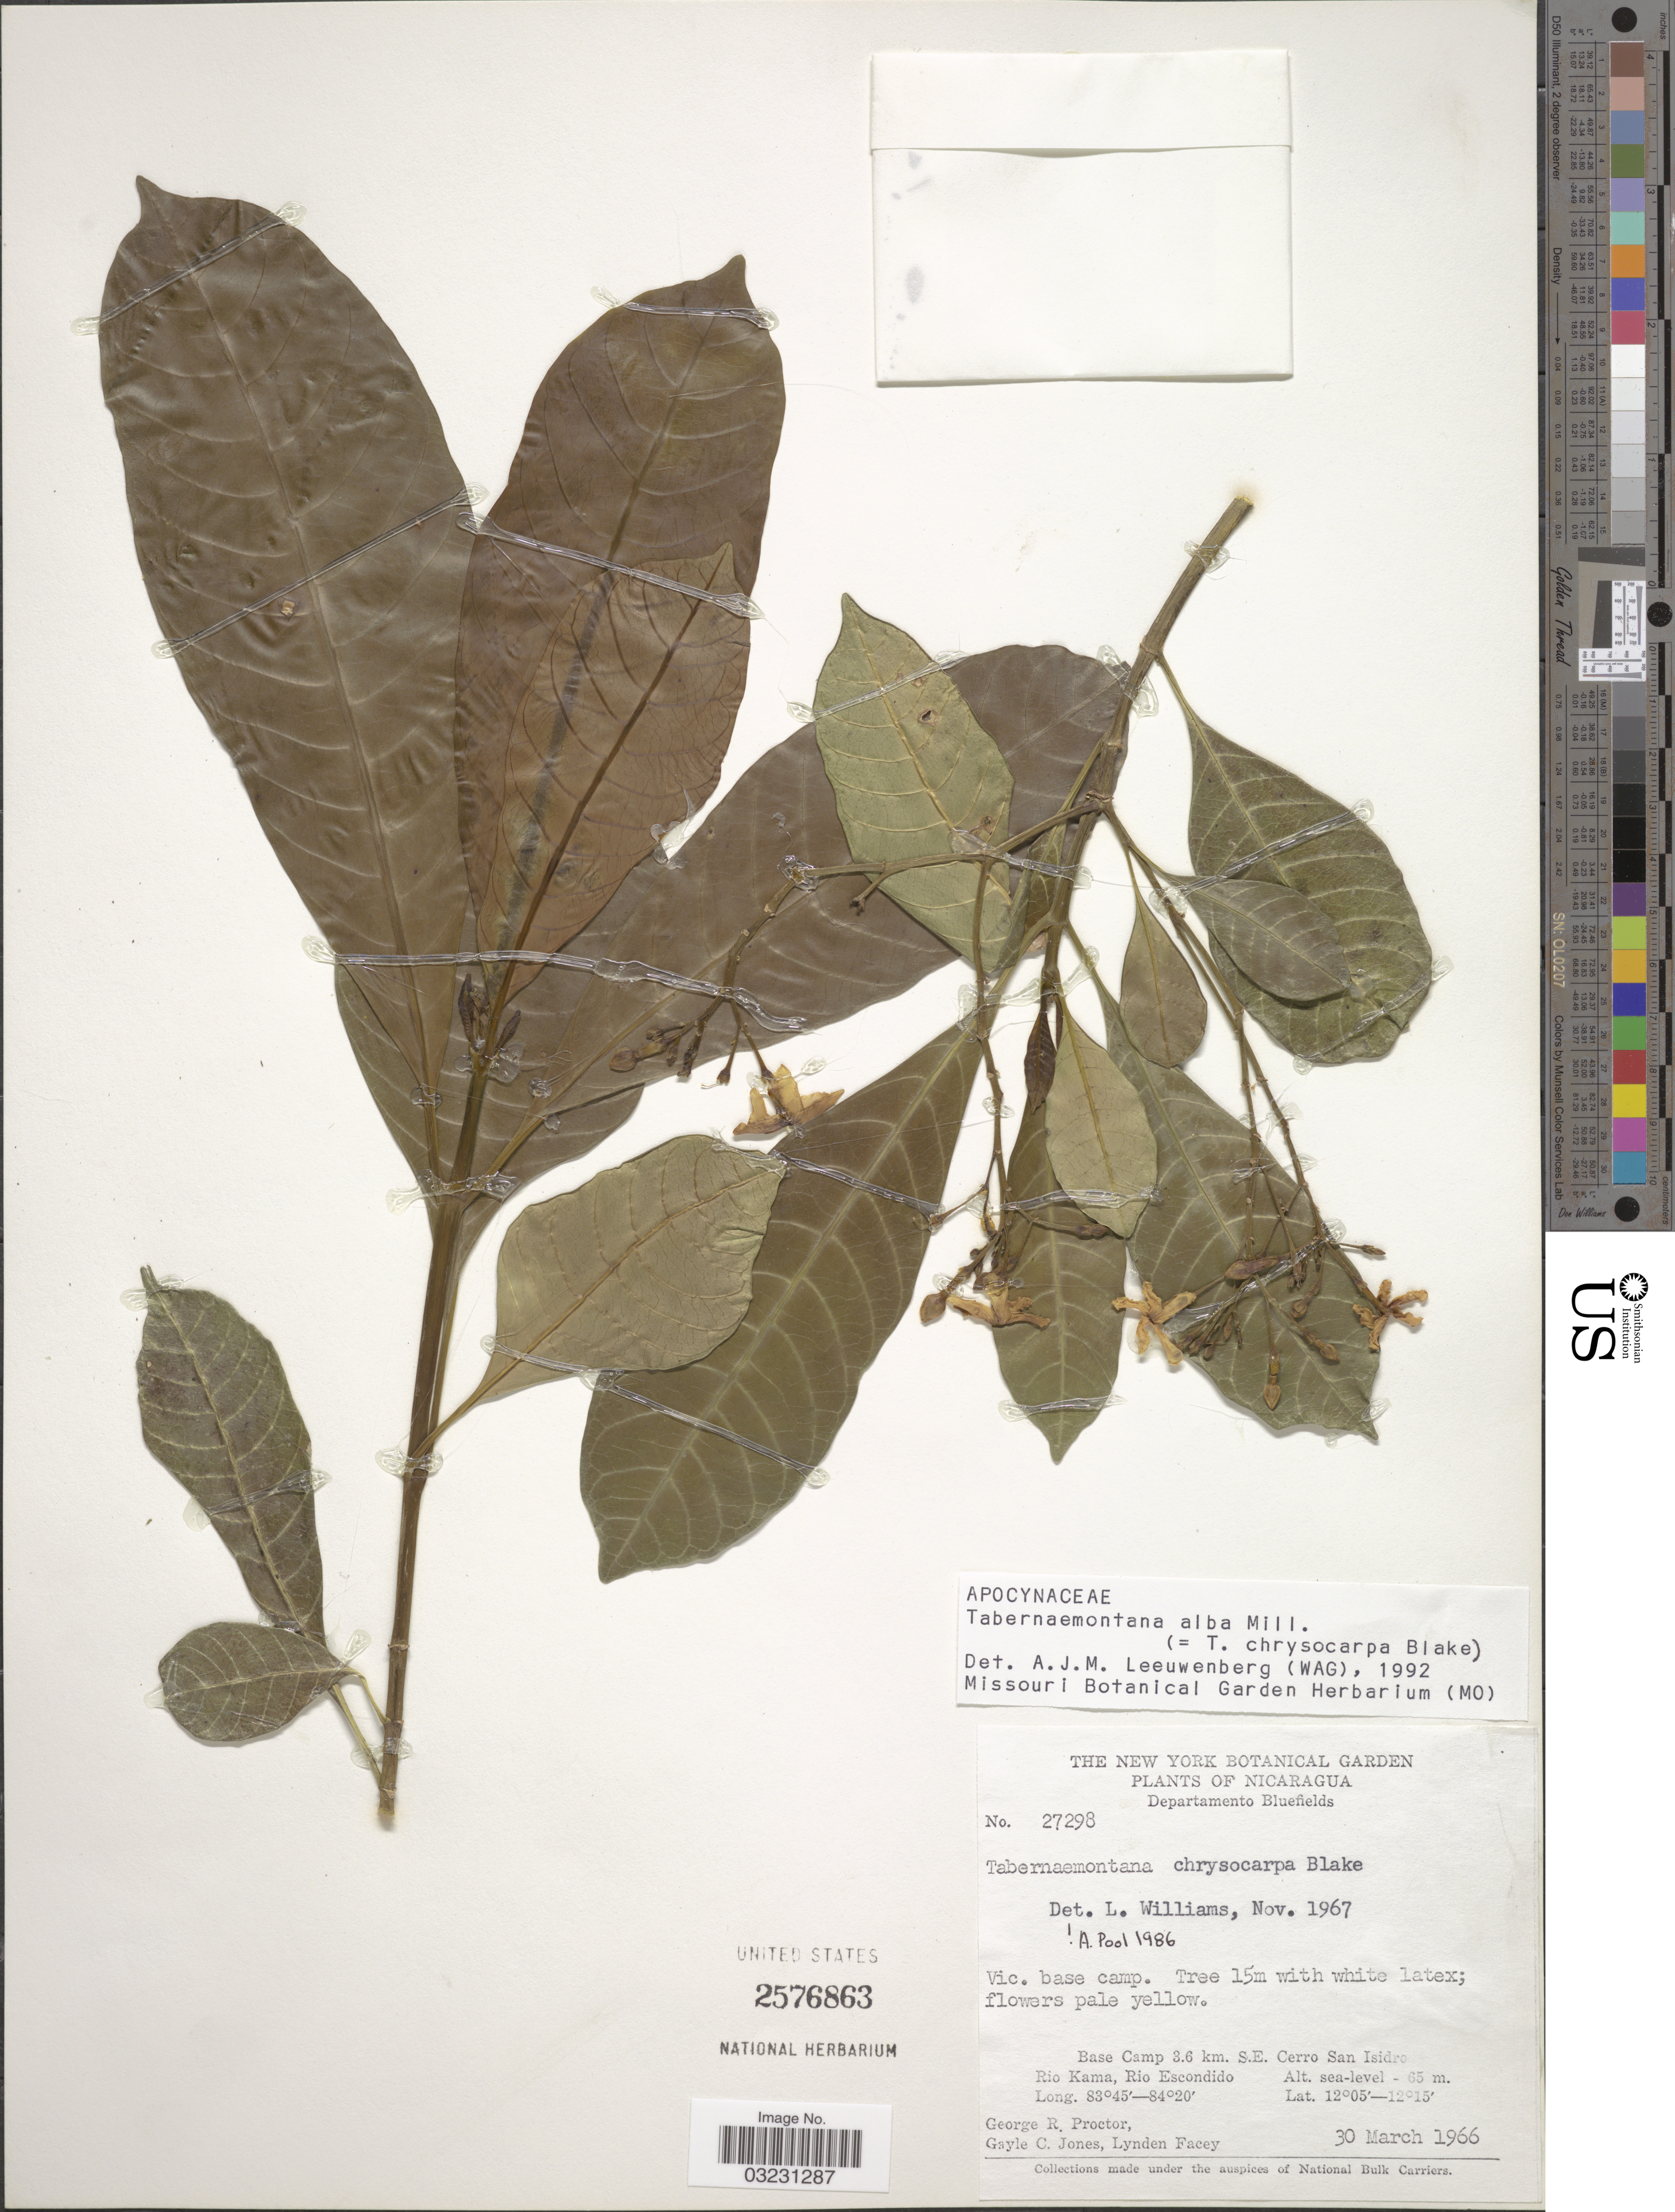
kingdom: Plantae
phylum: Tracheophyta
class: Magnoliopsida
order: Gentianales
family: Apocynaceae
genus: Tabernaemontana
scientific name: Tabernaemontana alba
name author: Mill.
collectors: G. Proctor, G. C. Jones & L. Facey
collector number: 27298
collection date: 1966-03-30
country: Nicaragua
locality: Departamento Bluefields, Base Camp 3.6 km. S.E. Cerro San Isidro, Rio Kama, Rio Escondido.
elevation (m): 0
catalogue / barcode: US 2576863